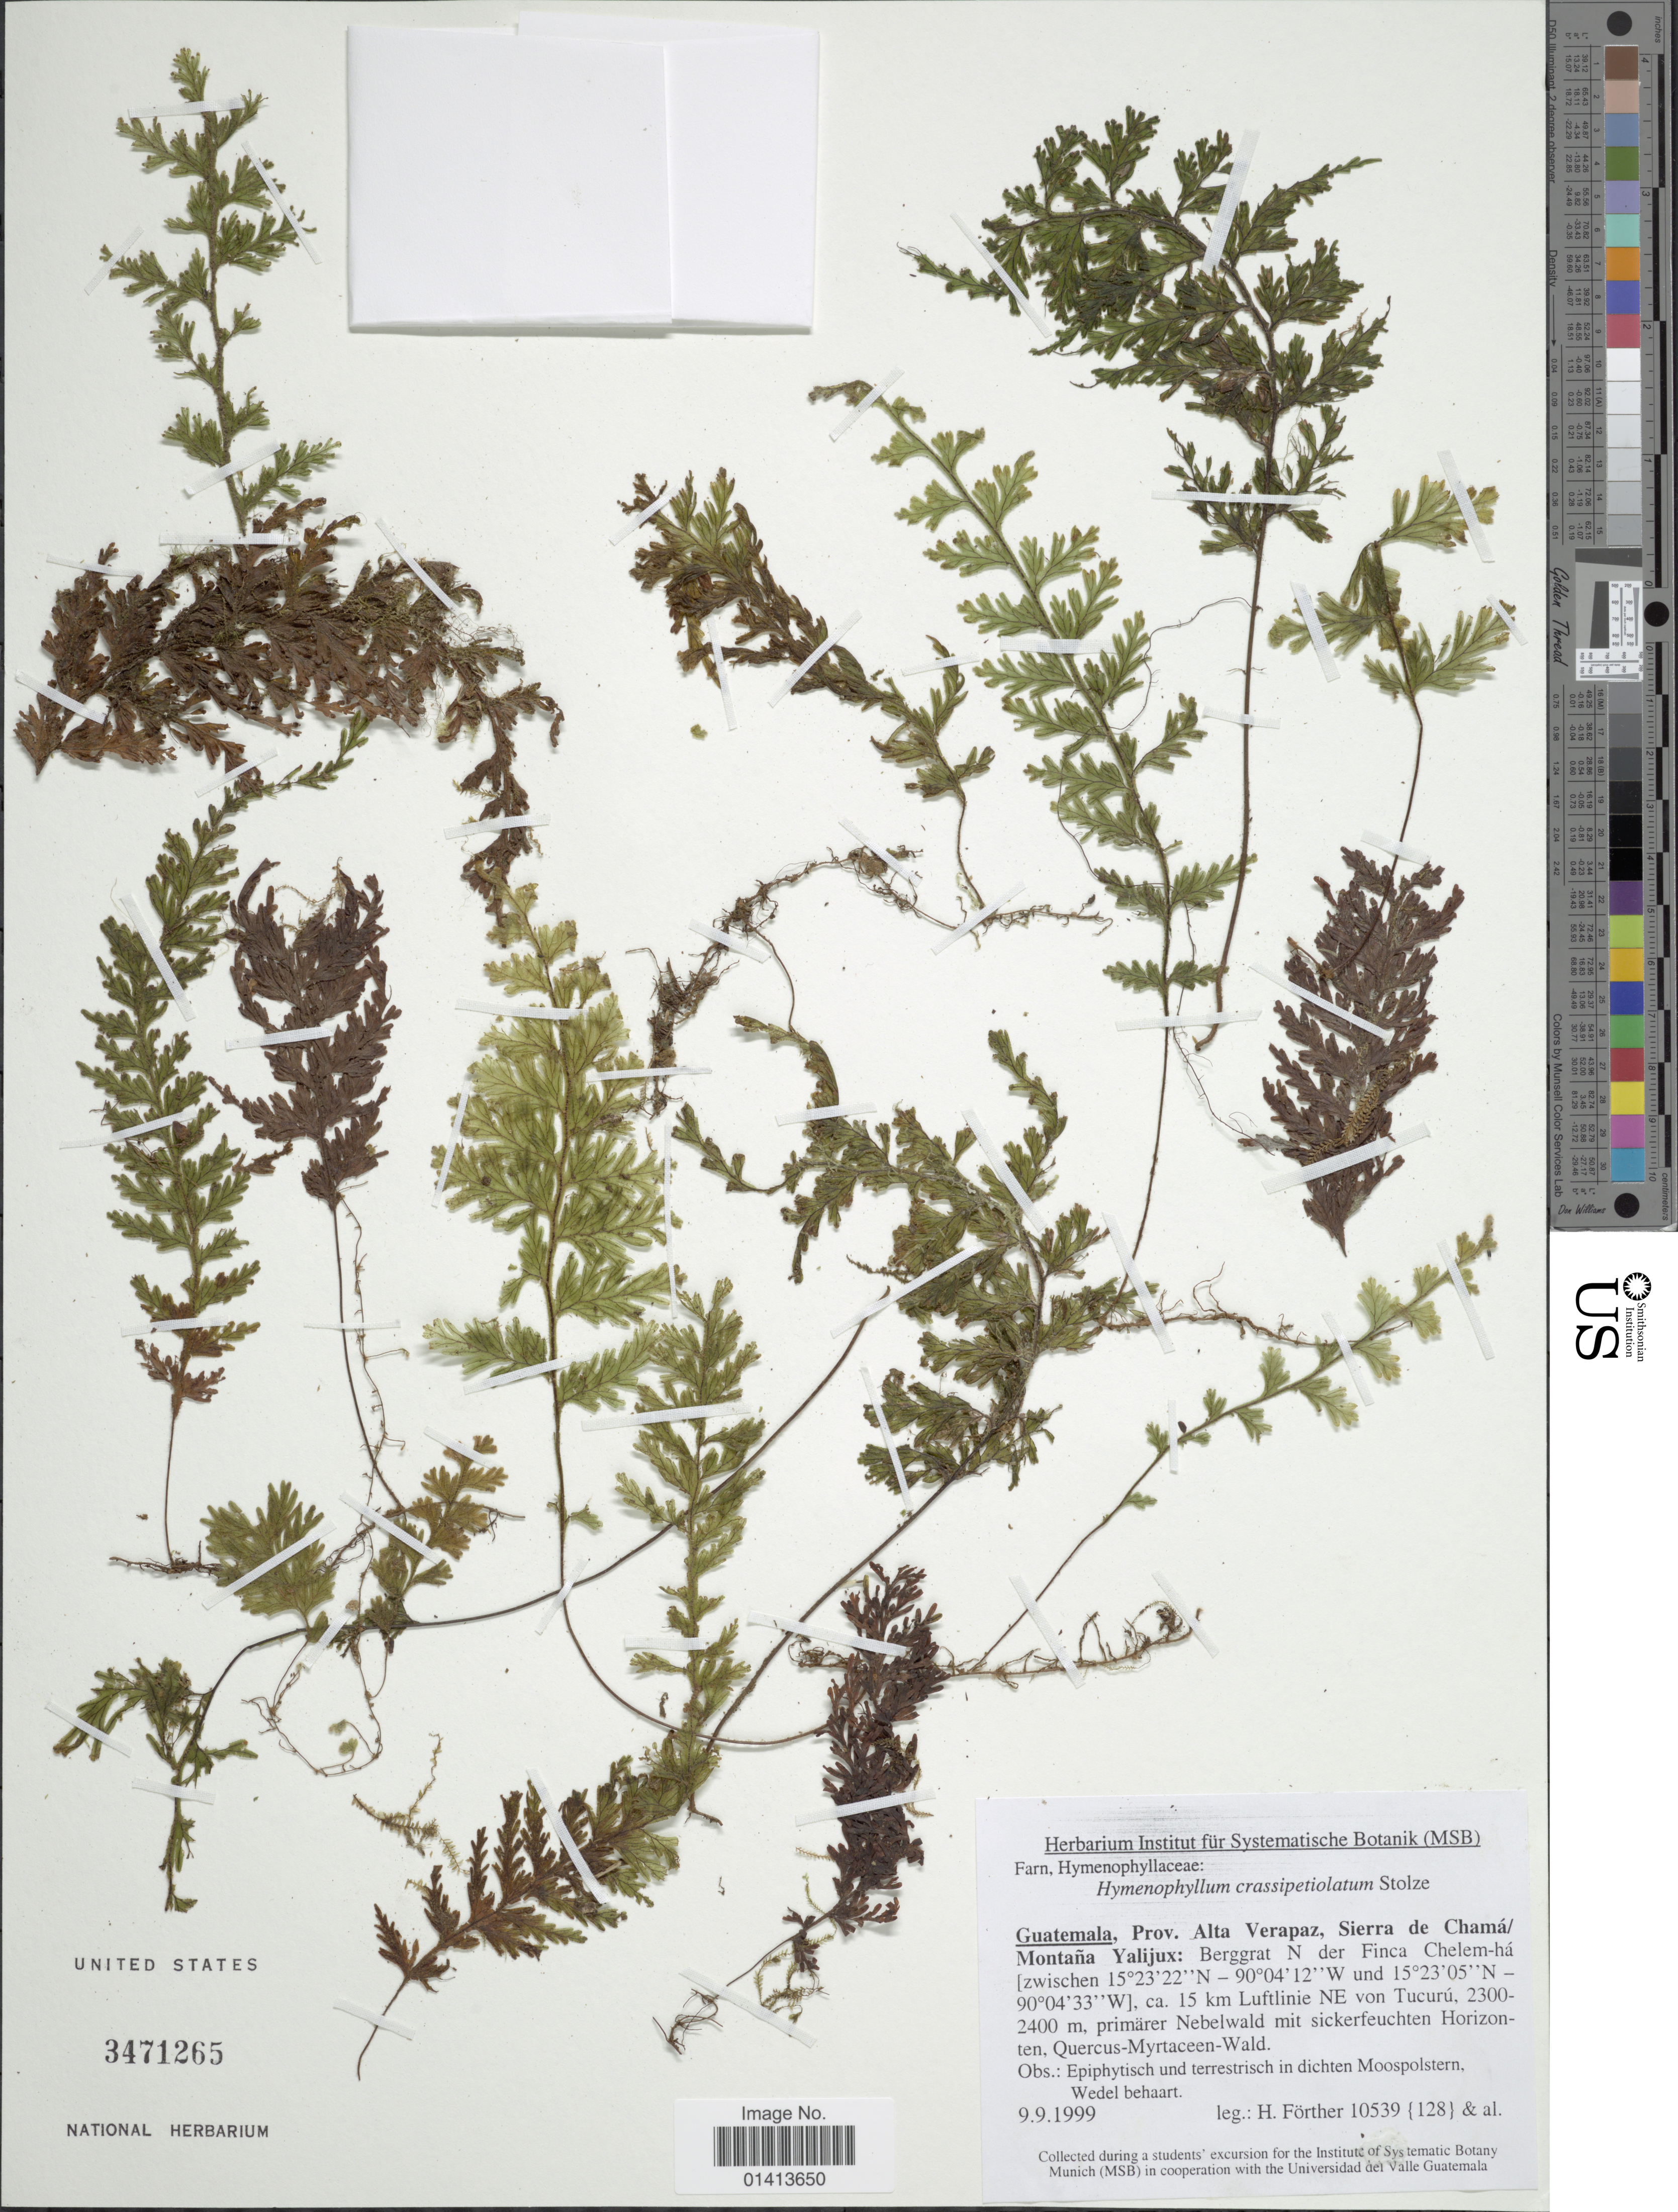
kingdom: Plantae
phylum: Tracheophyta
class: Polypodiopsida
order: Hymenophyllales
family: Hymenophyllaceae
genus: Hymenophyllum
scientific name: Hymenophyllum crassipetiolatum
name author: Stolze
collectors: H. Förther & et al.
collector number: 10539 {128}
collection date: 1999-09-09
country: Guatemala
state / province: Alta Verapaz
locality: Sierra de Chamá/ Montaña Yalijux: Berggrat N der Finca Chelem-há, ca 15 km Luftlinie NE of Tucurú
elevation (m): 2300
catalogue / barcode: US 3471265